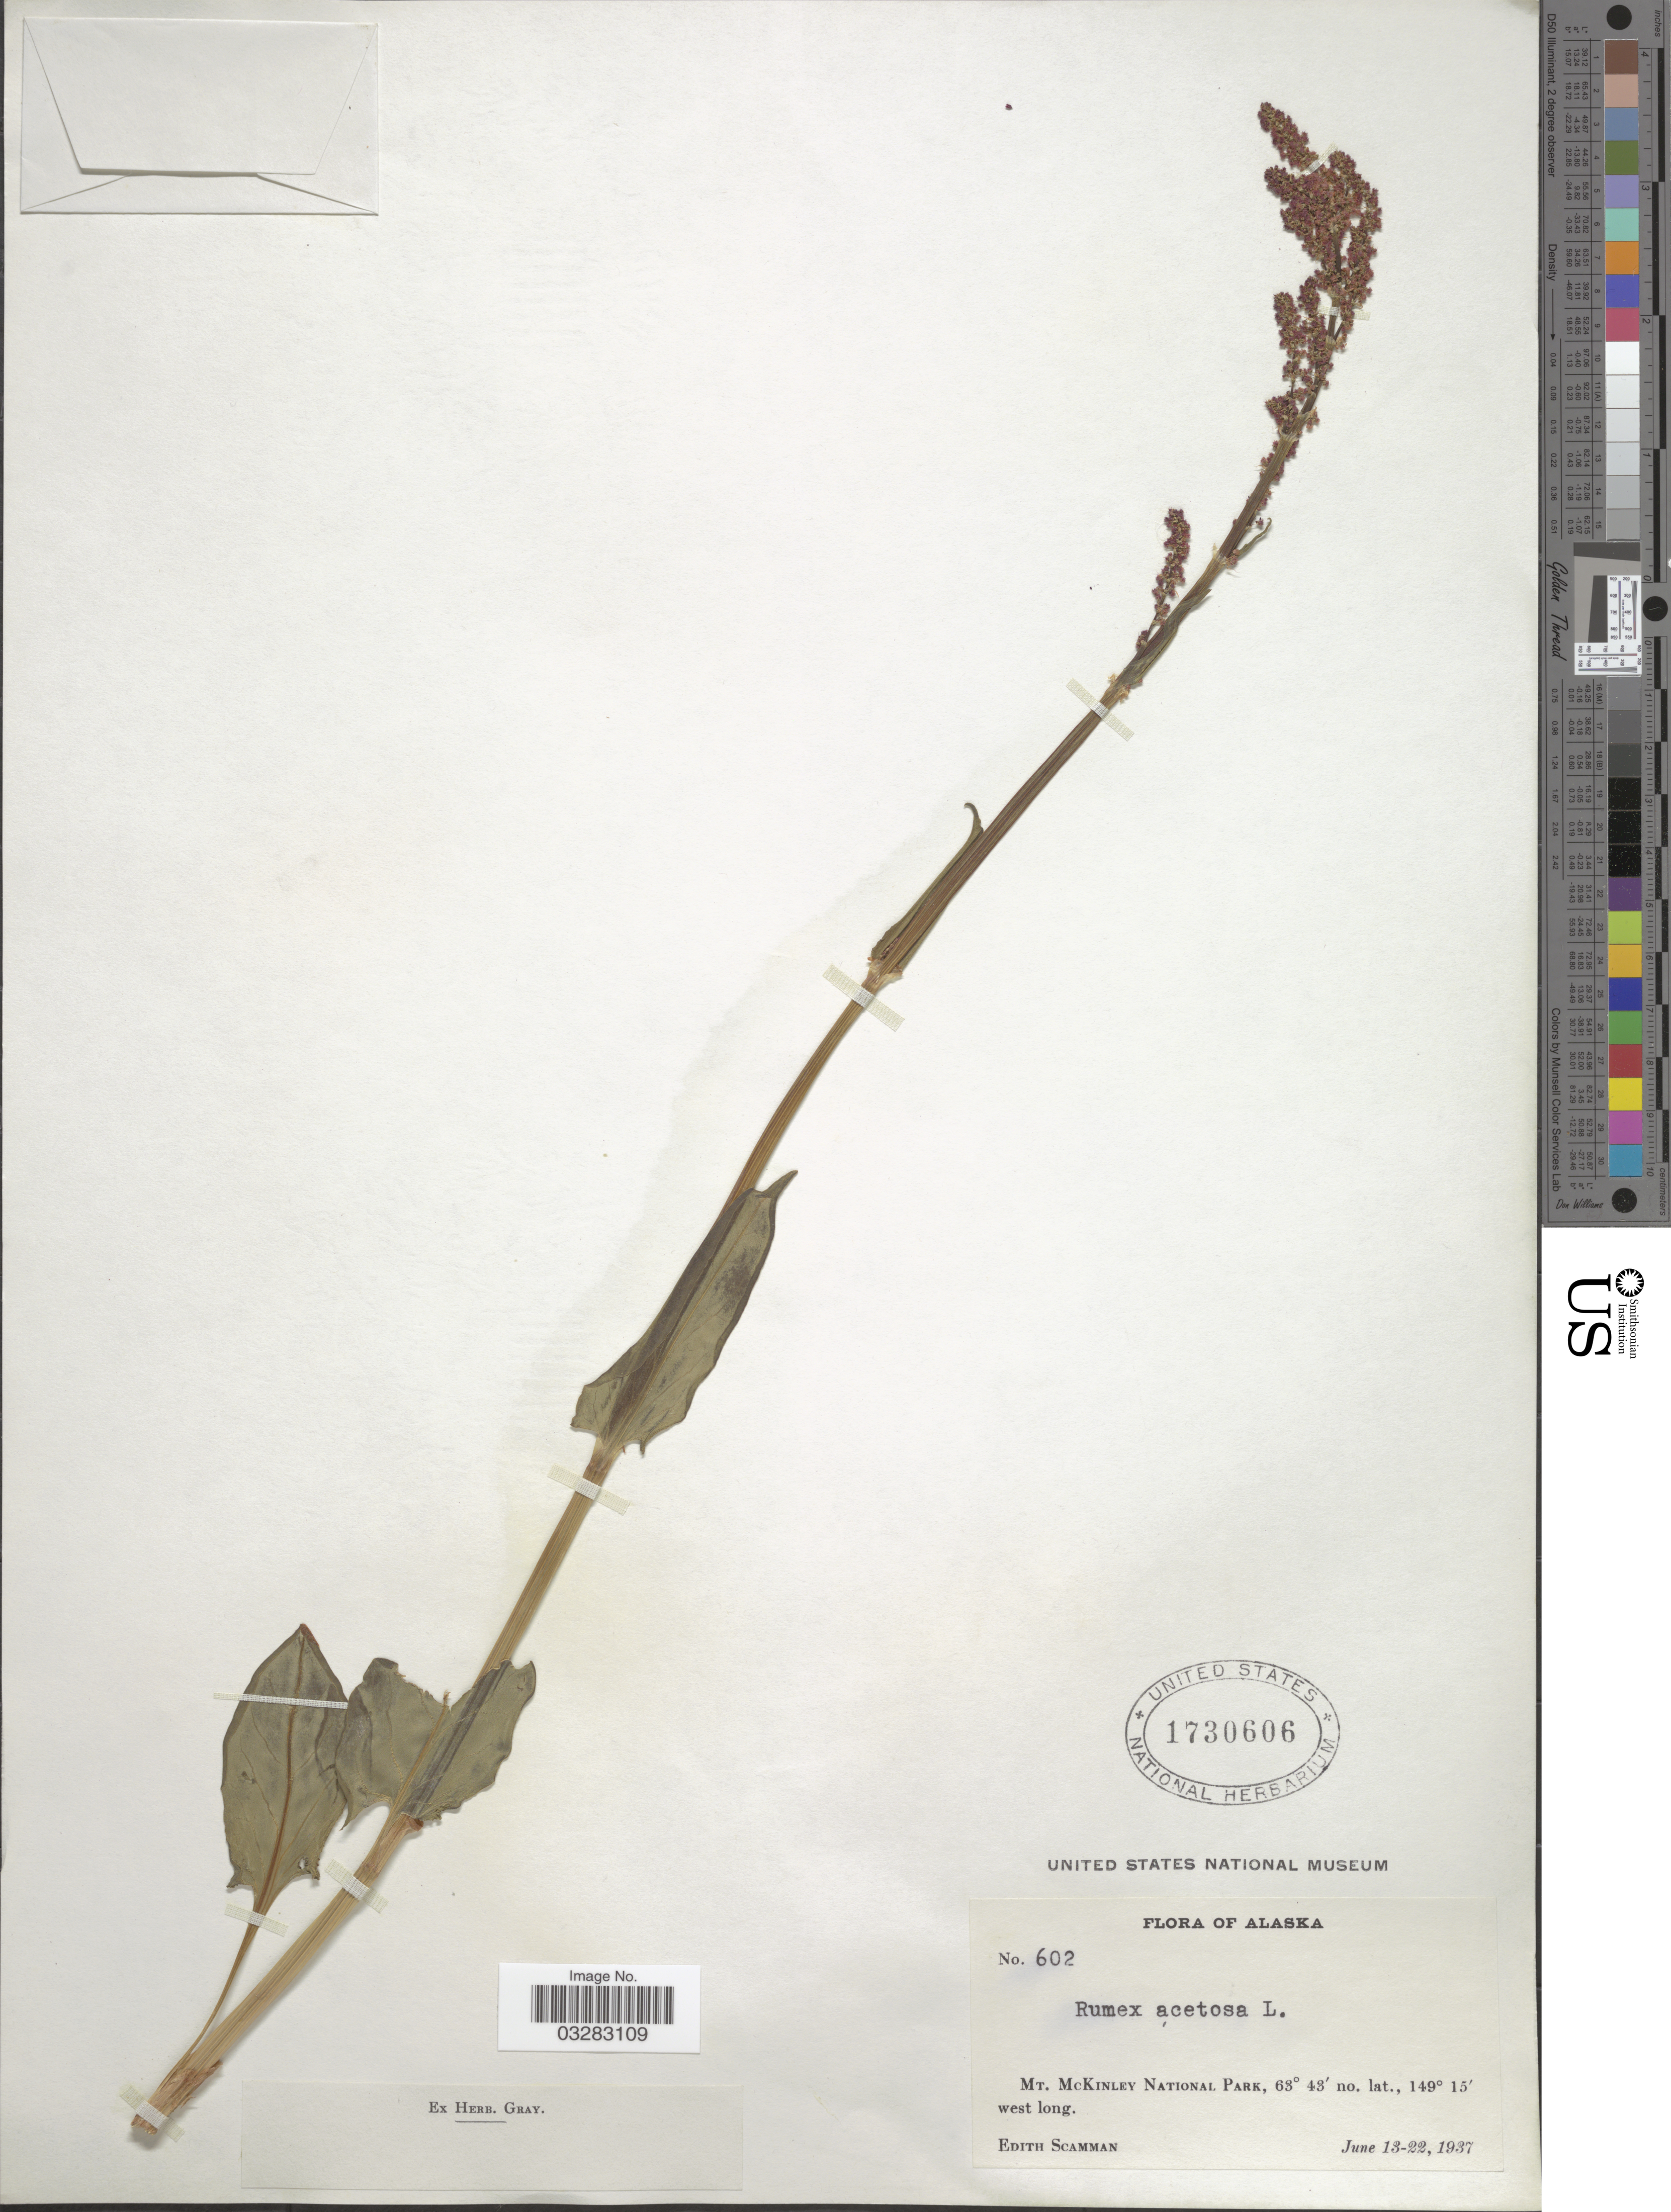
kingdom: Plantae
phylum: Tracheophyta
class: Magnoliopsida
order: Caryophyllales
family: Polygonaceae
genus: Rumex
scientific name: Rumex acetosa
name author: L.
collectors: E. Scamman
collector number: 602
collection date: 1937-06-13/1937-06-22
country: United States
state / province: Alaska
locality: Mt. McKinley National Park.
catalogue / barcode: US 1730606